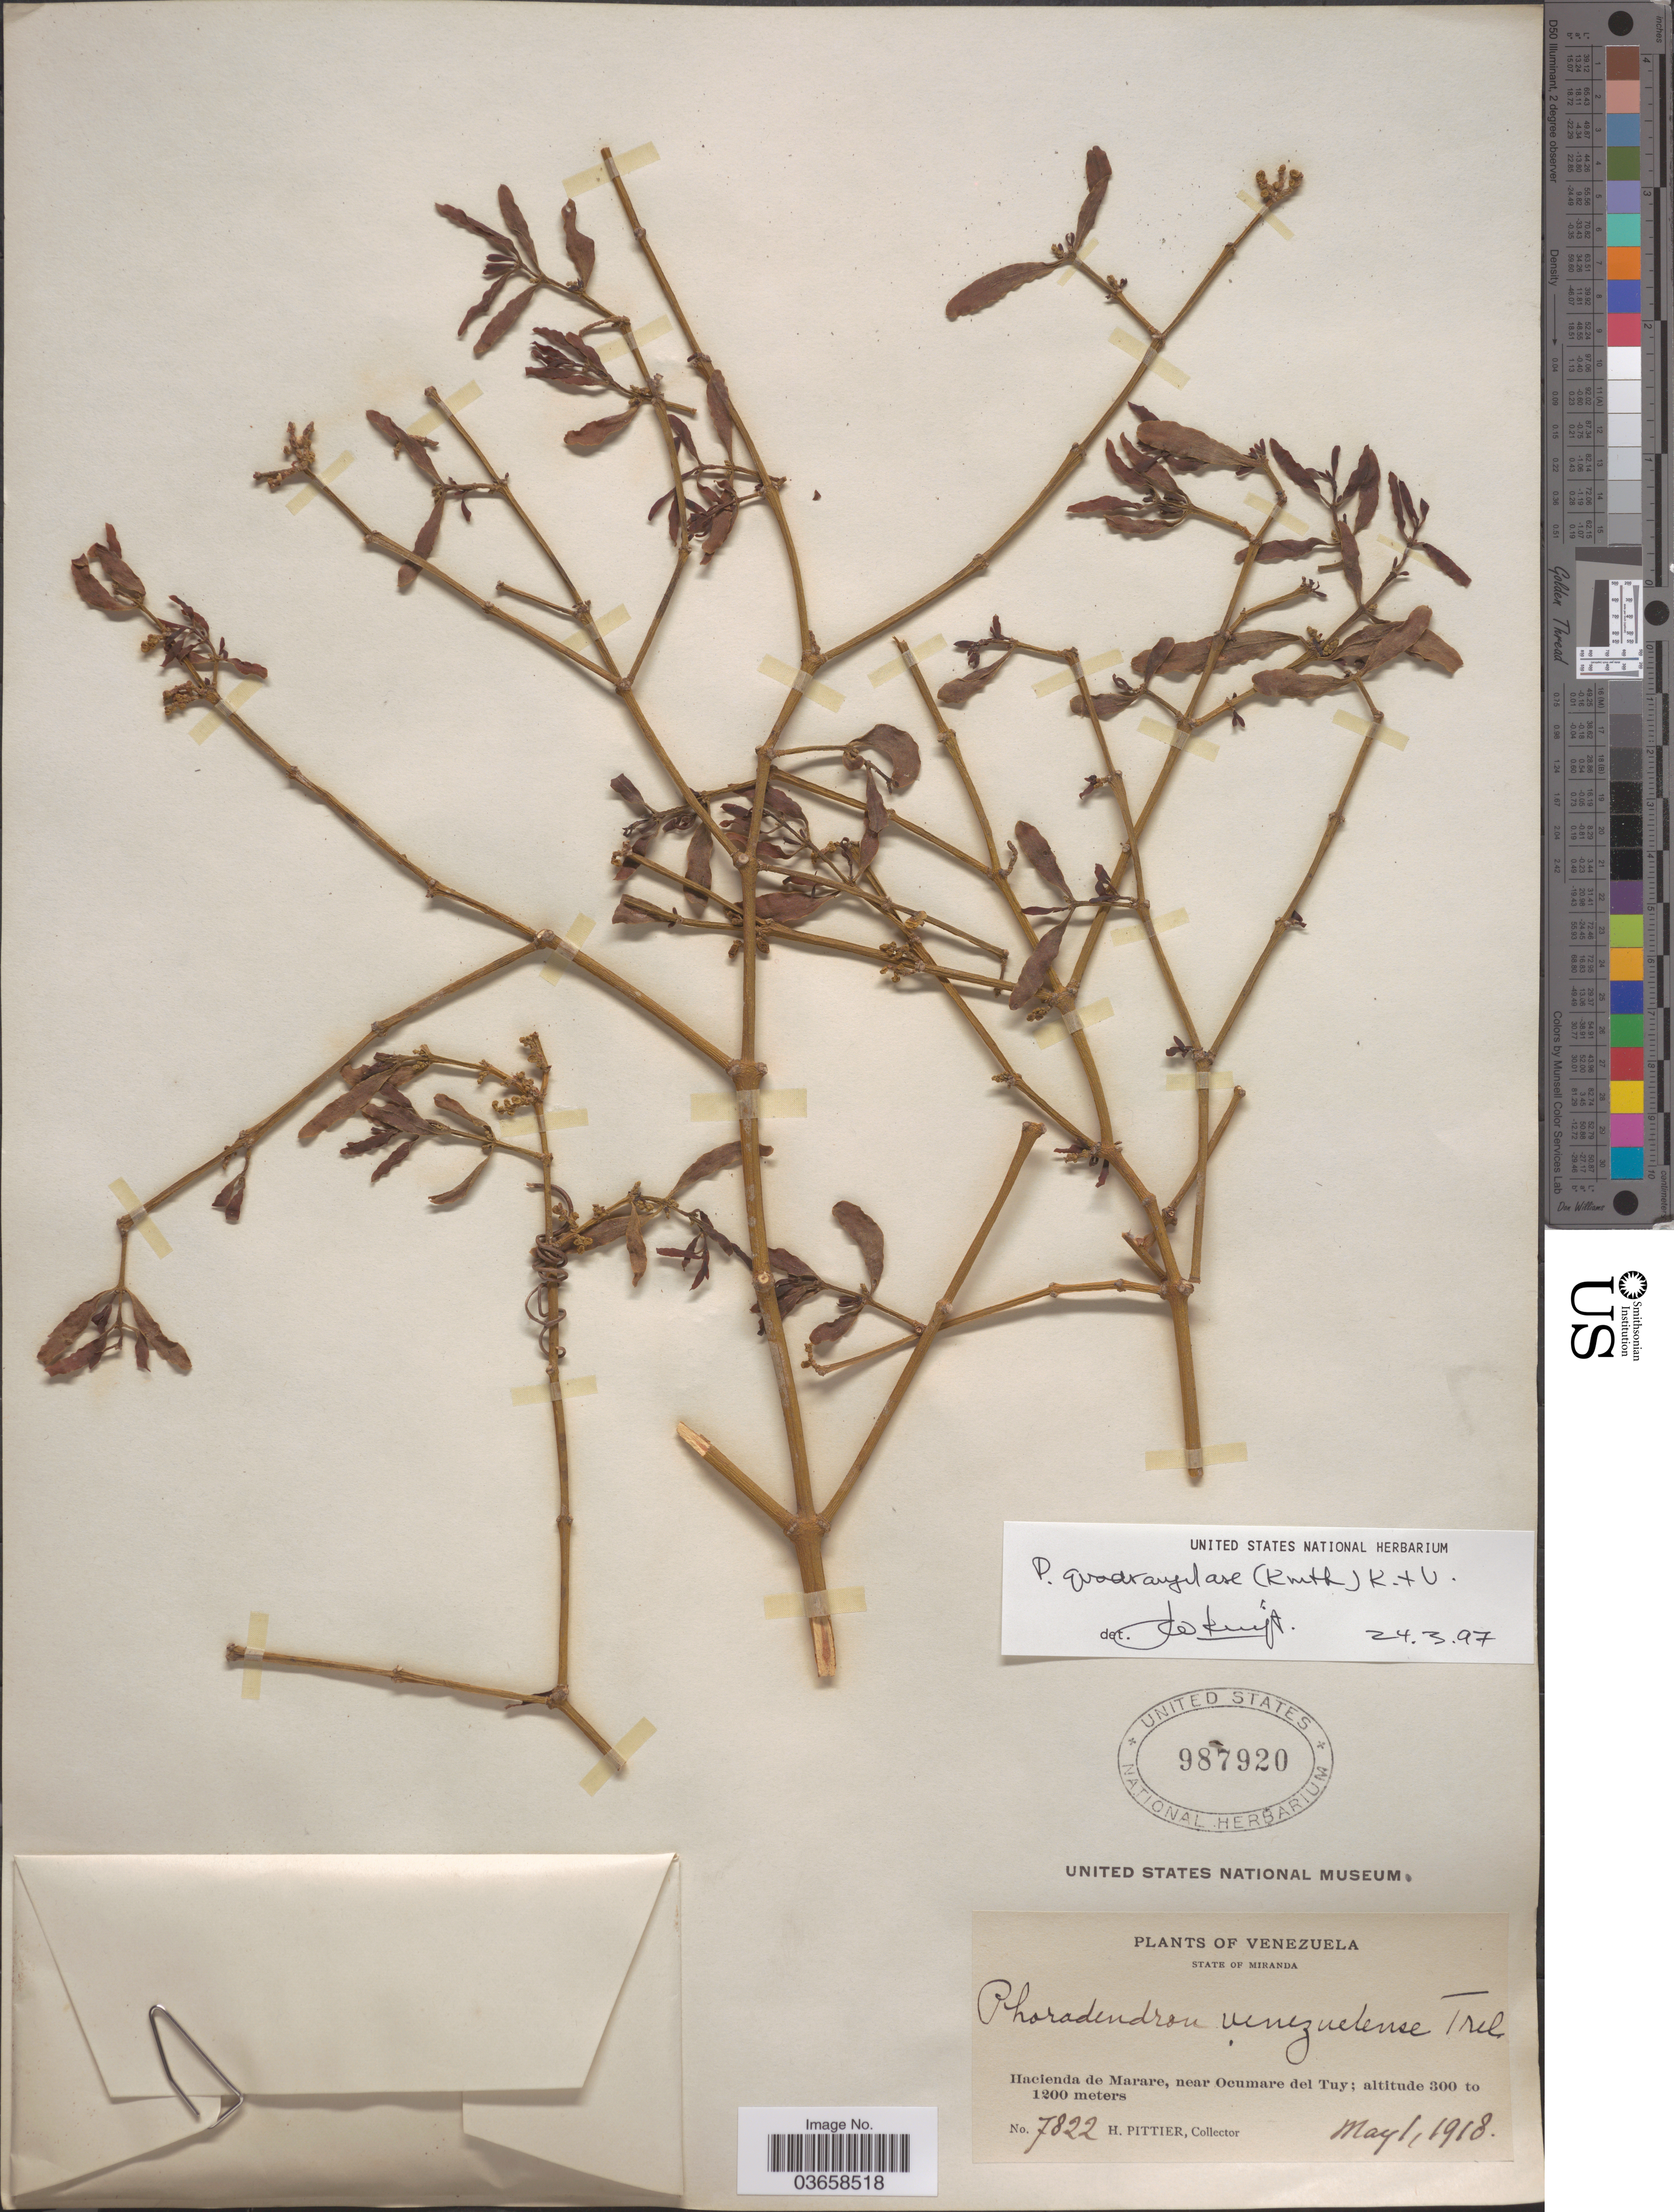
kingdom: Plantae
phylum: Tracheophyta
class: Magnoliopsida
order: Santalales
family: Viscaceae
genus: Phoradendron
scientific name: Phoradendron quadrangulare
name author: (Kunth) Griseb.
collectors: H. F. Pittier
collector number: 7822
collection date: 1918-05-01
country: Venezuela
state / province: Miranda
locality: Hacienda de Marare, near Ocumare del Tuy.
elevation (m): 300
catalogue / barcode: US 987920